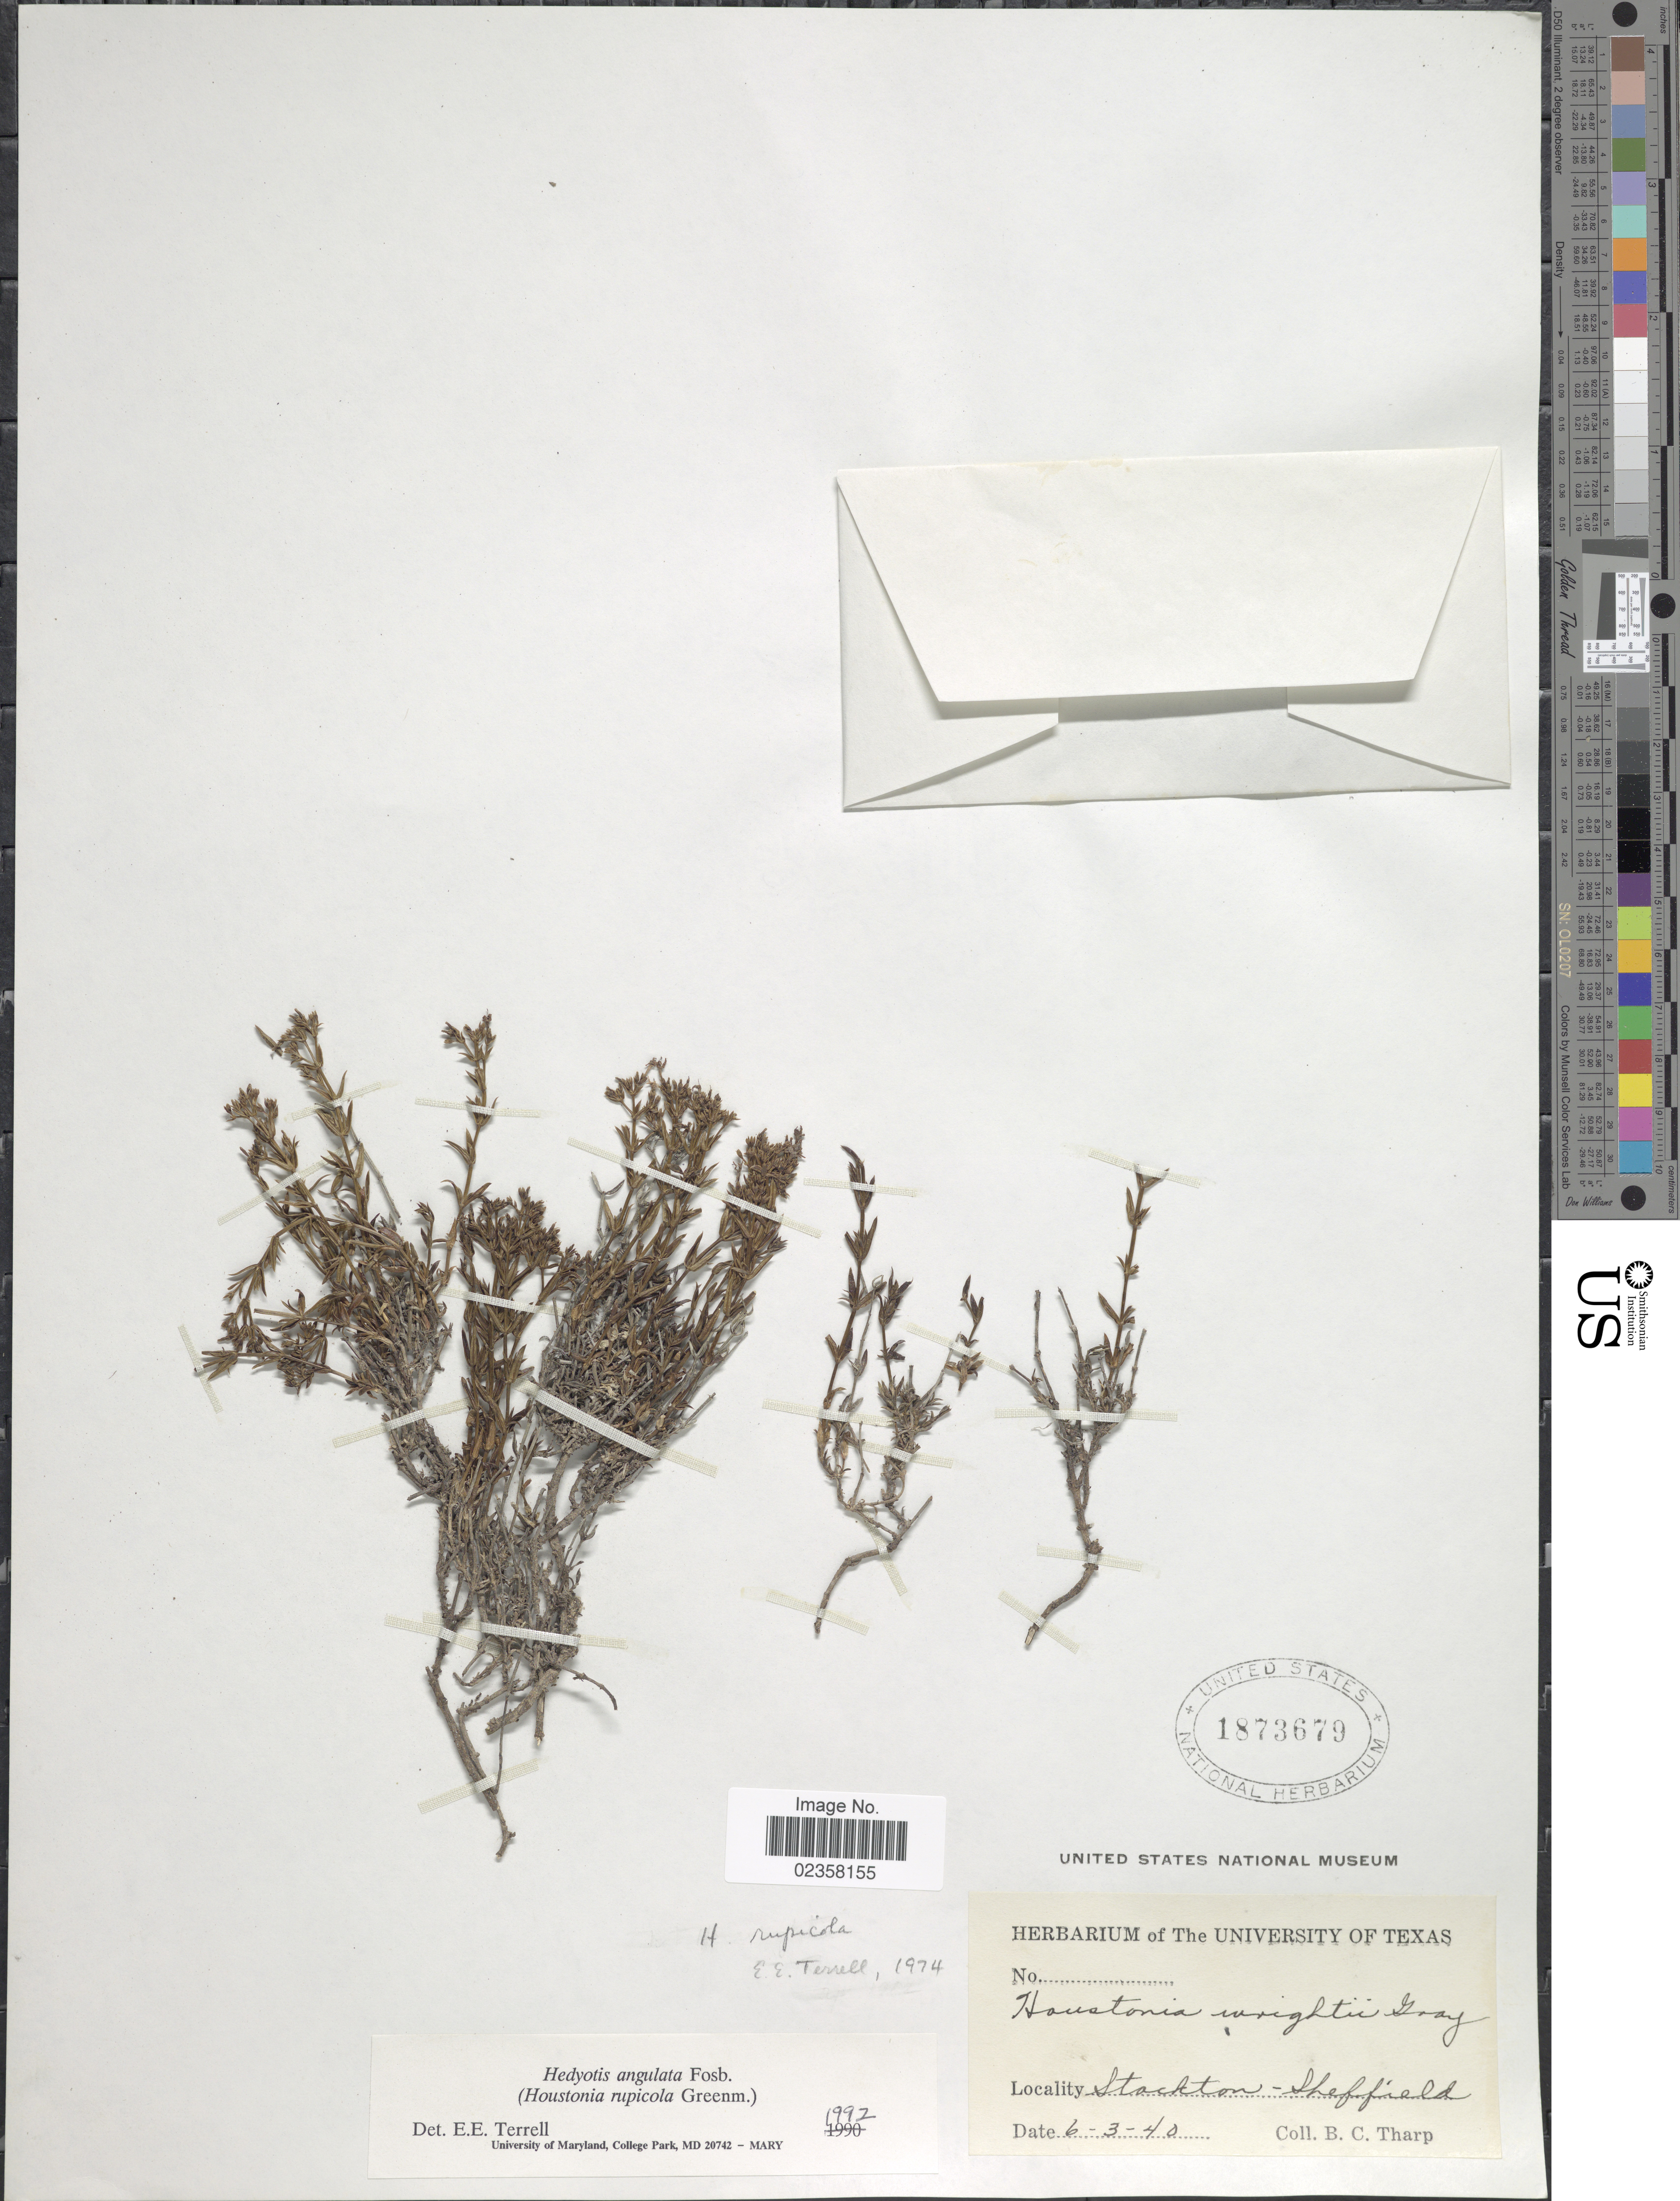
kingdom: Plantae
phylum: Tracheophyta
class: Magnoliopsida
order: Gentianales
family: Rubiaceae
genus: Houstonia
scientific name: Houstonia rupicola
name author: Greenm.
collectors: B. C. Tharp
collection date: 1940-06-03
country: United States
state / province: Texas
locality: Stockton-Sheffield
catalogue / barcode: US 1873679